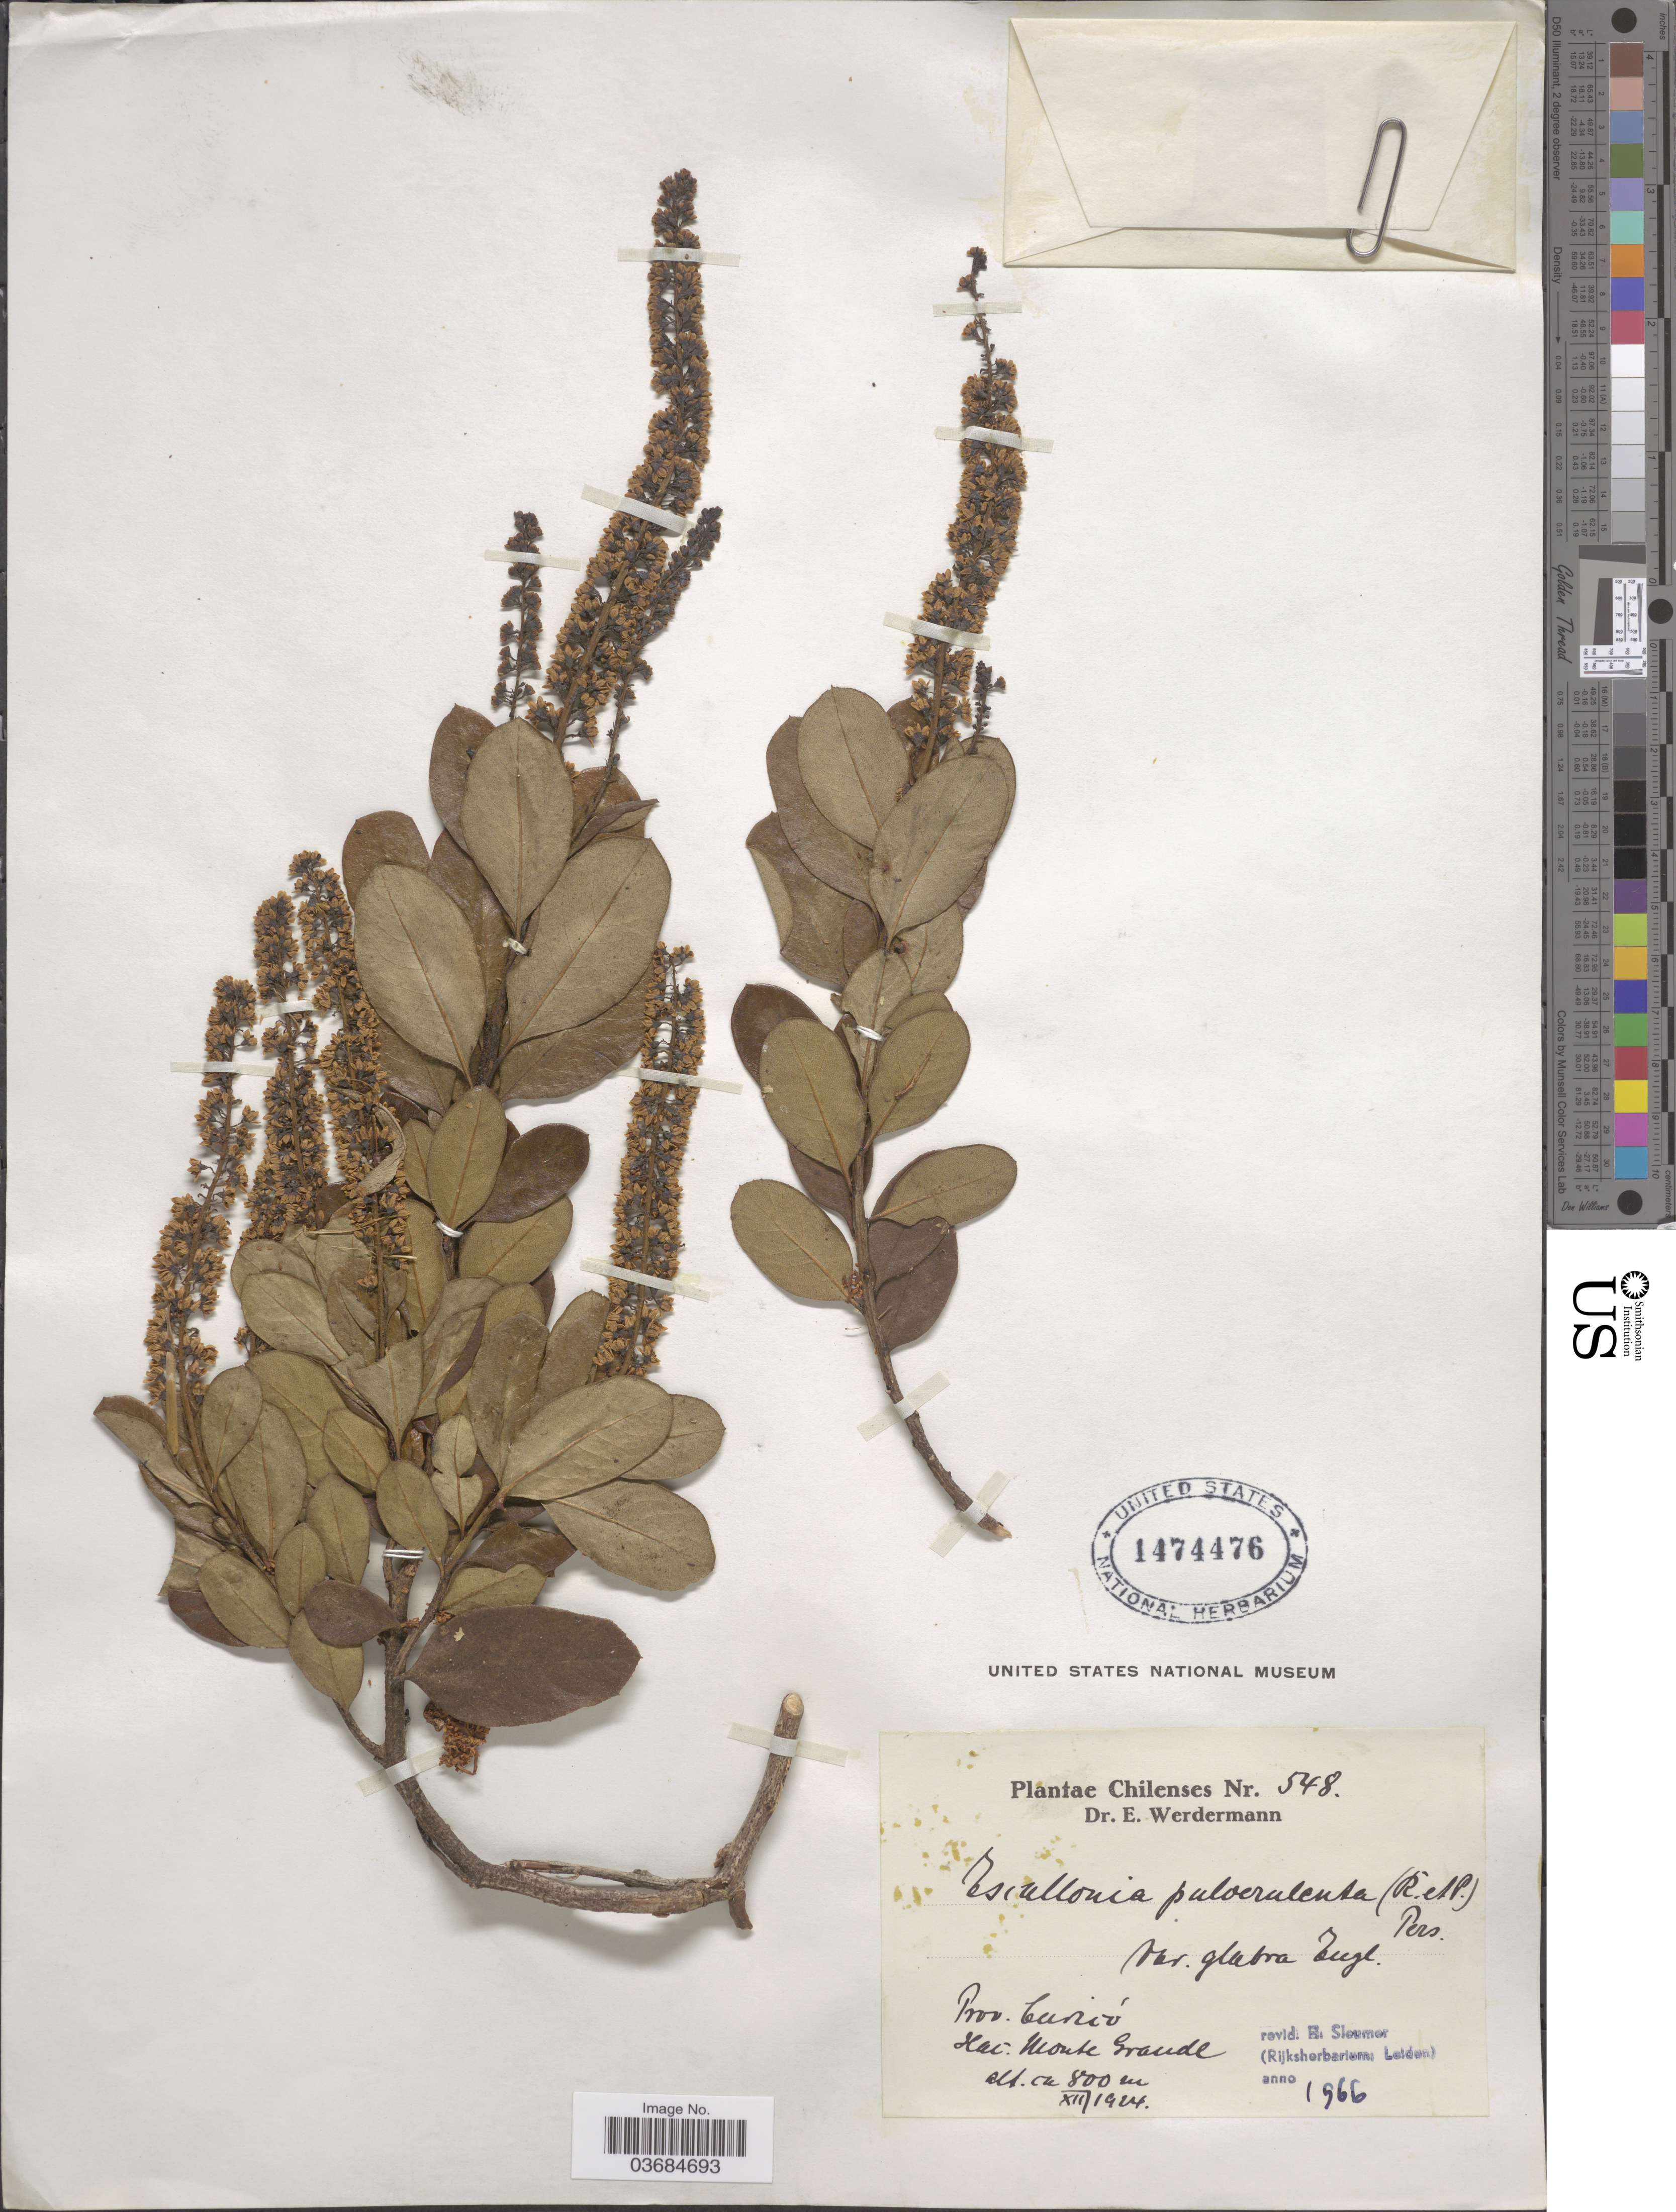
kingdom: Plantae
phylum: Tracheophyta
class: Magnoliopsida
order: Escalloniales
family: Escalloniaceae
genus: Escallonia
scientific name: Escallonia pulverulenta var. glabra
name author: Engl.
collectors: E. Werdermann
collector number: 548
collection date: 1924-12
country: Chile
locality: Prov. Curicó. Hac. Monte Grande.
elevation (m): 800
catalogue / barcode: US 1474476